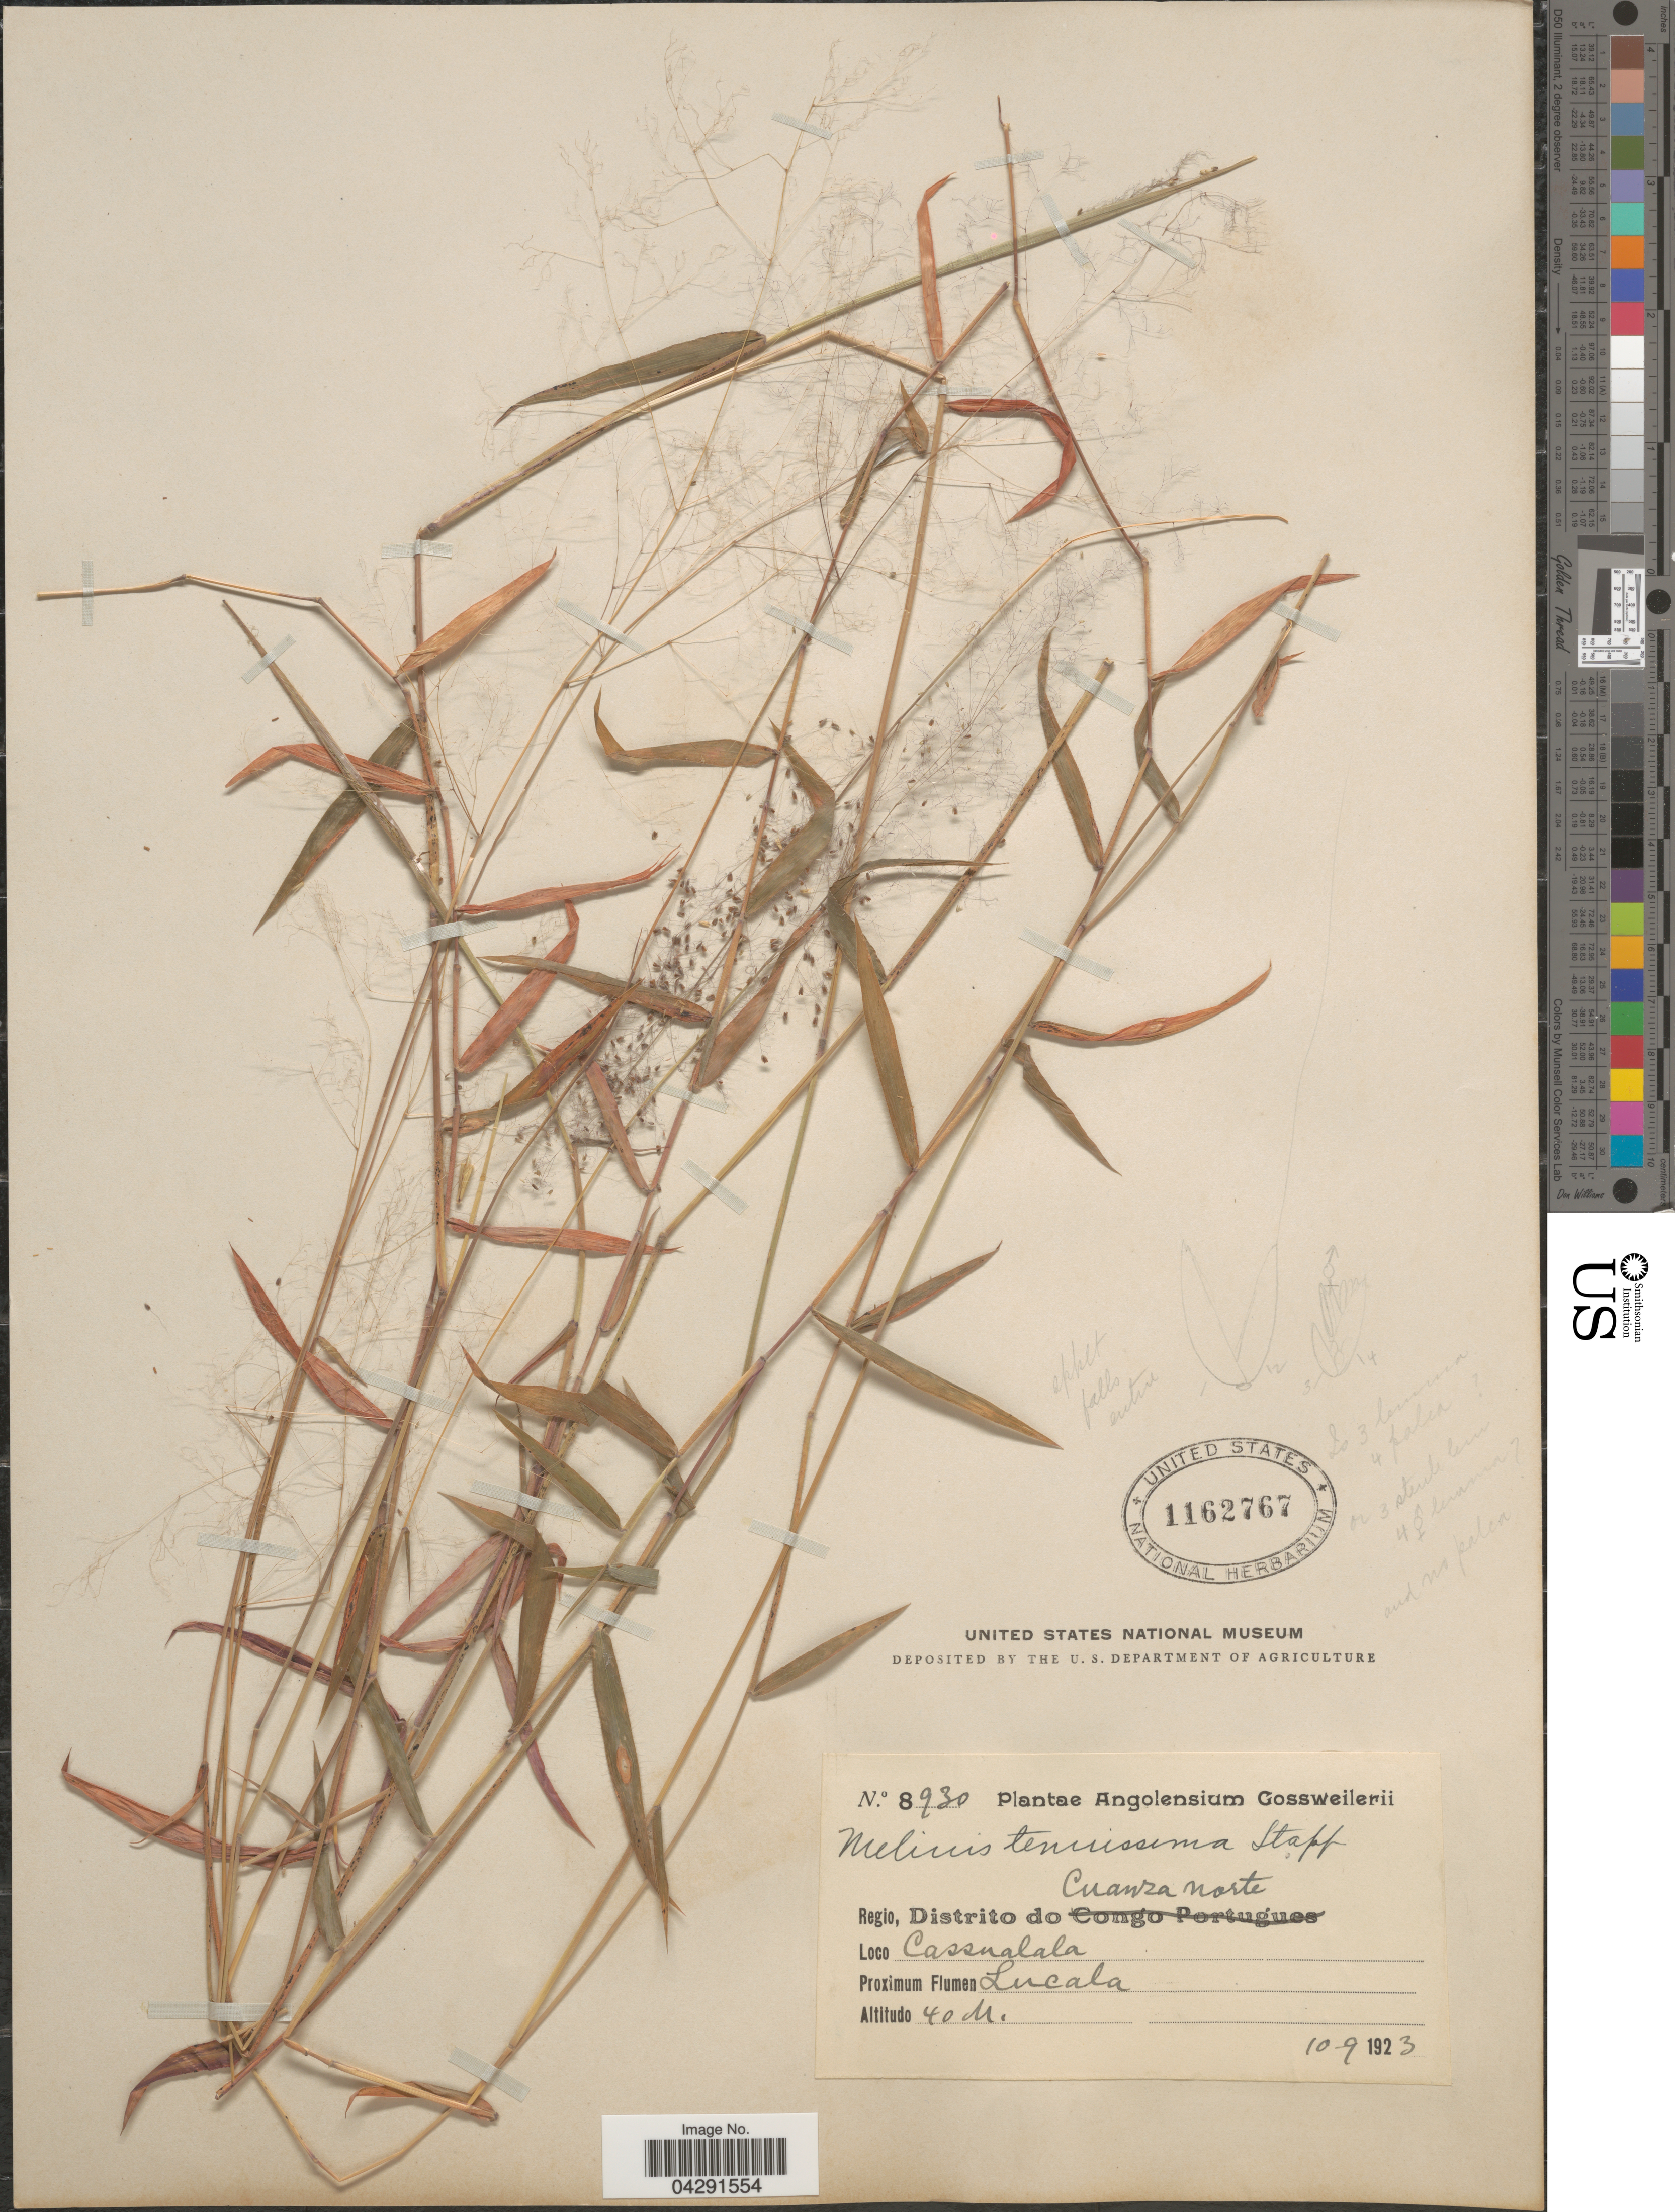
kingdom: Plantae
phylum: Tracheophyta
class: Liliopsida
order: Poales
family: Poaceae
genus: Melinis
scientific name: Melinis tenuissima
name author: Stapf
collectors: -. Gossweiler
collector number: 8930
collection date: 1923-09-10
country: Angola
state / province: Cuanza Norte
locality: Regio, Distrito do Cuanza Norte. Cassualala. Proximum Flumen Lucala.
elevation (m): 40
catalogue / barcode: US 1162767